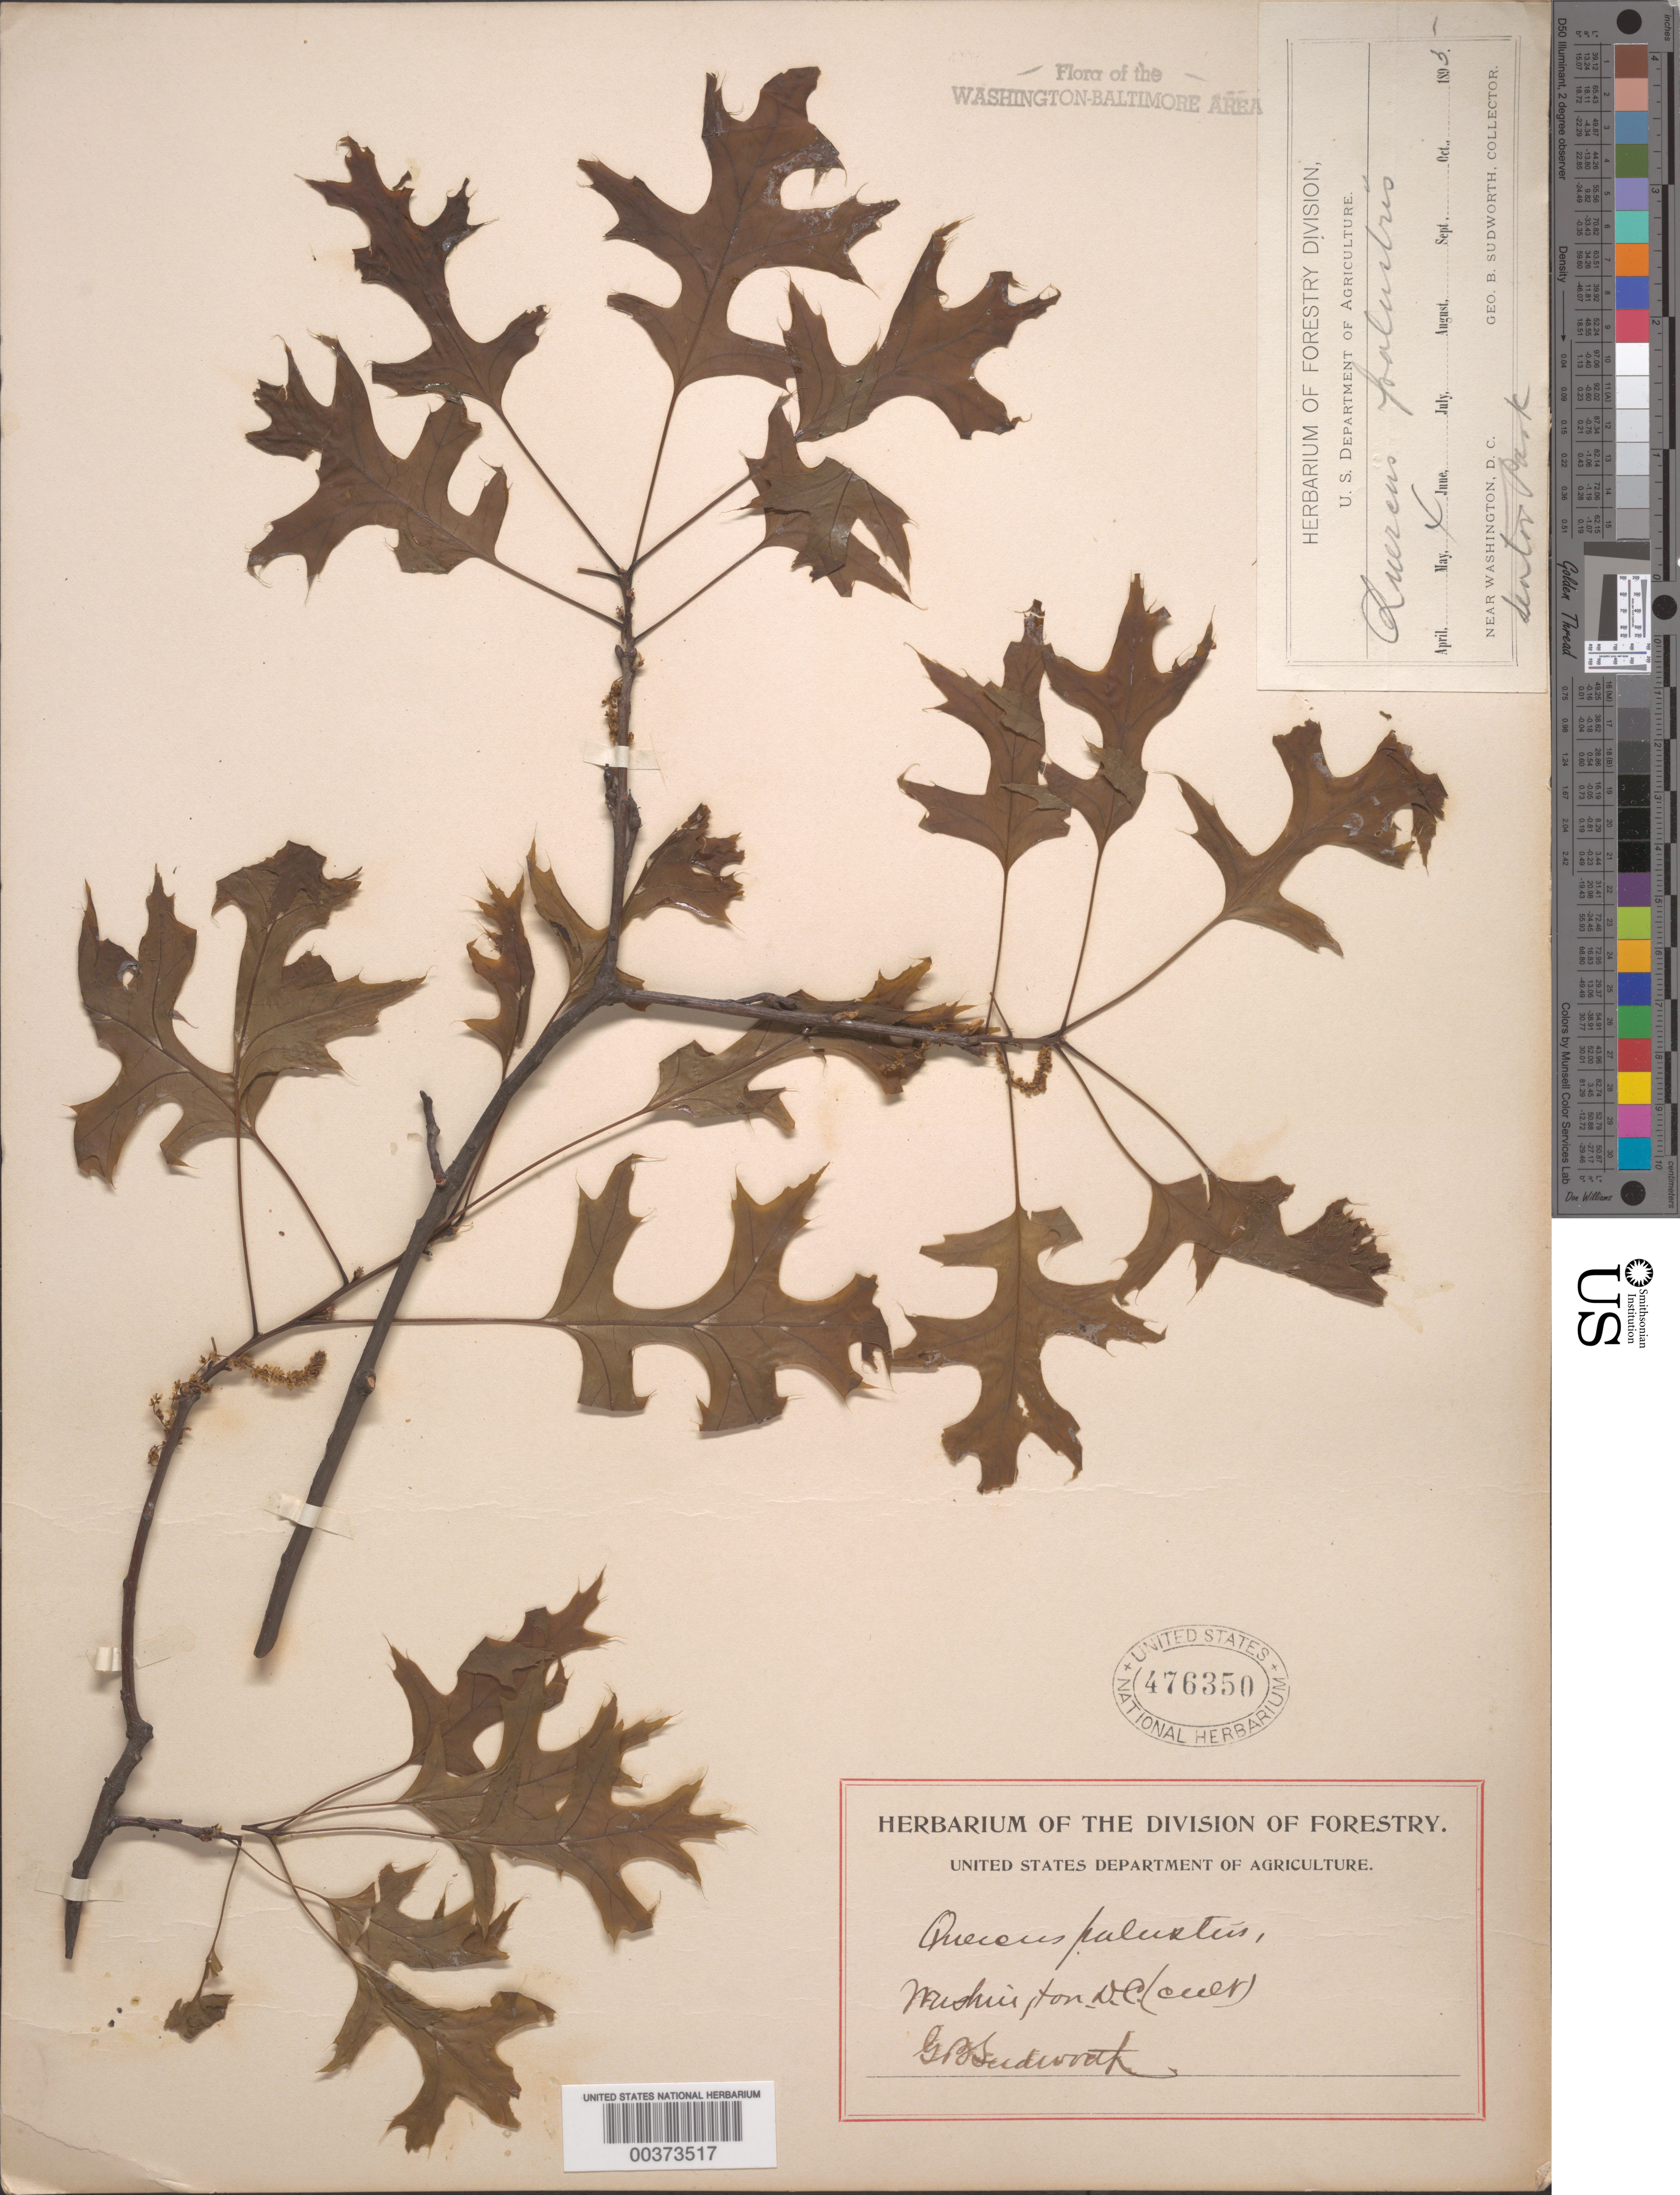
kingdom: Plantae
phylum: Tracheophyta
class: Magnoliopsida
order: Fagales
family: Fagaceae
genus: Quercus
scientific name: Quercus palustris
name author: Münchh.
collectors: G. B. Sudworth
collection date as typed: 04 May 1895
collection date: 1895-05-04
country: United States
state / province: District of Columbia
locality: Seaton Park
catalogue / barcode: US 476350